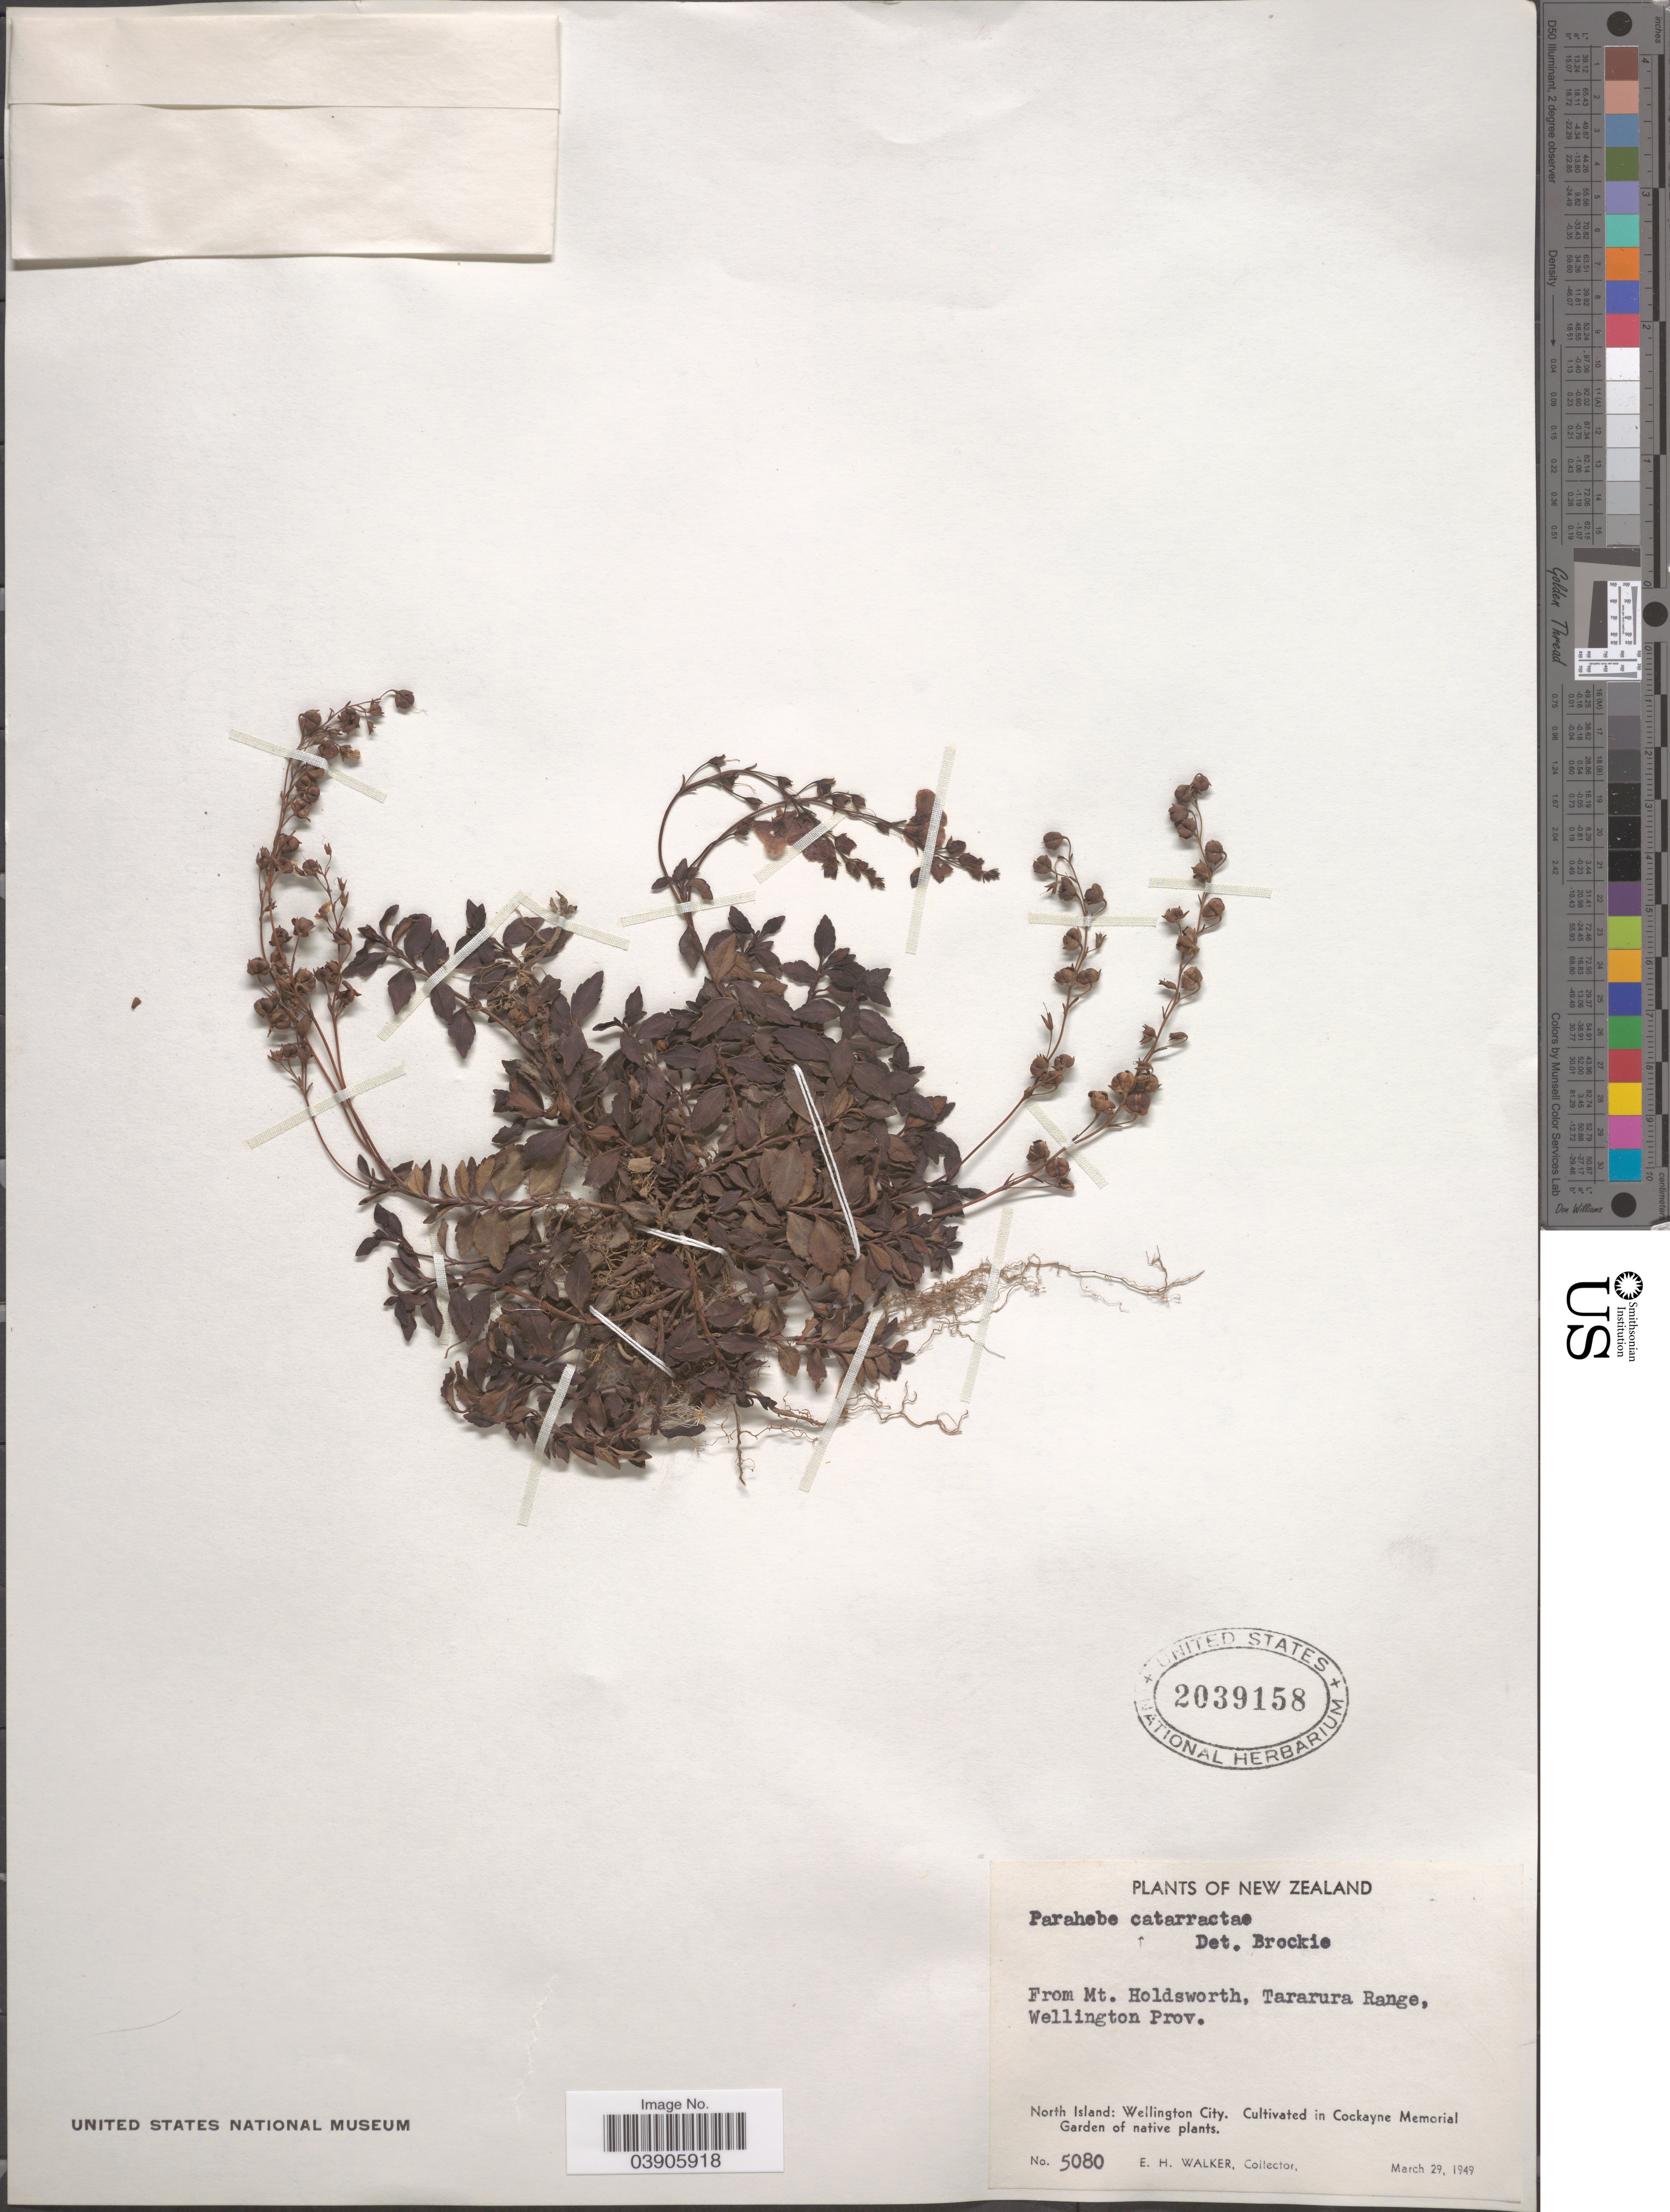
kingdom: Plantae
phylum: Tracheophyta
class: Magnoliopsida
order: Lamiales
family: Plantaginaceae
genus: Hebe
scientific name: Hebe catarractae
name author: (G. Forst.) A. Wall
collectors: E. H. Walker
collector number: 5080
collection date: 1949-03-29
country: New Zealand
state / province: Wellington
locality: North Island: Wellington City. Cultivated in Cockayne Memorial Garden.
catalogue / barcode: US 2039158